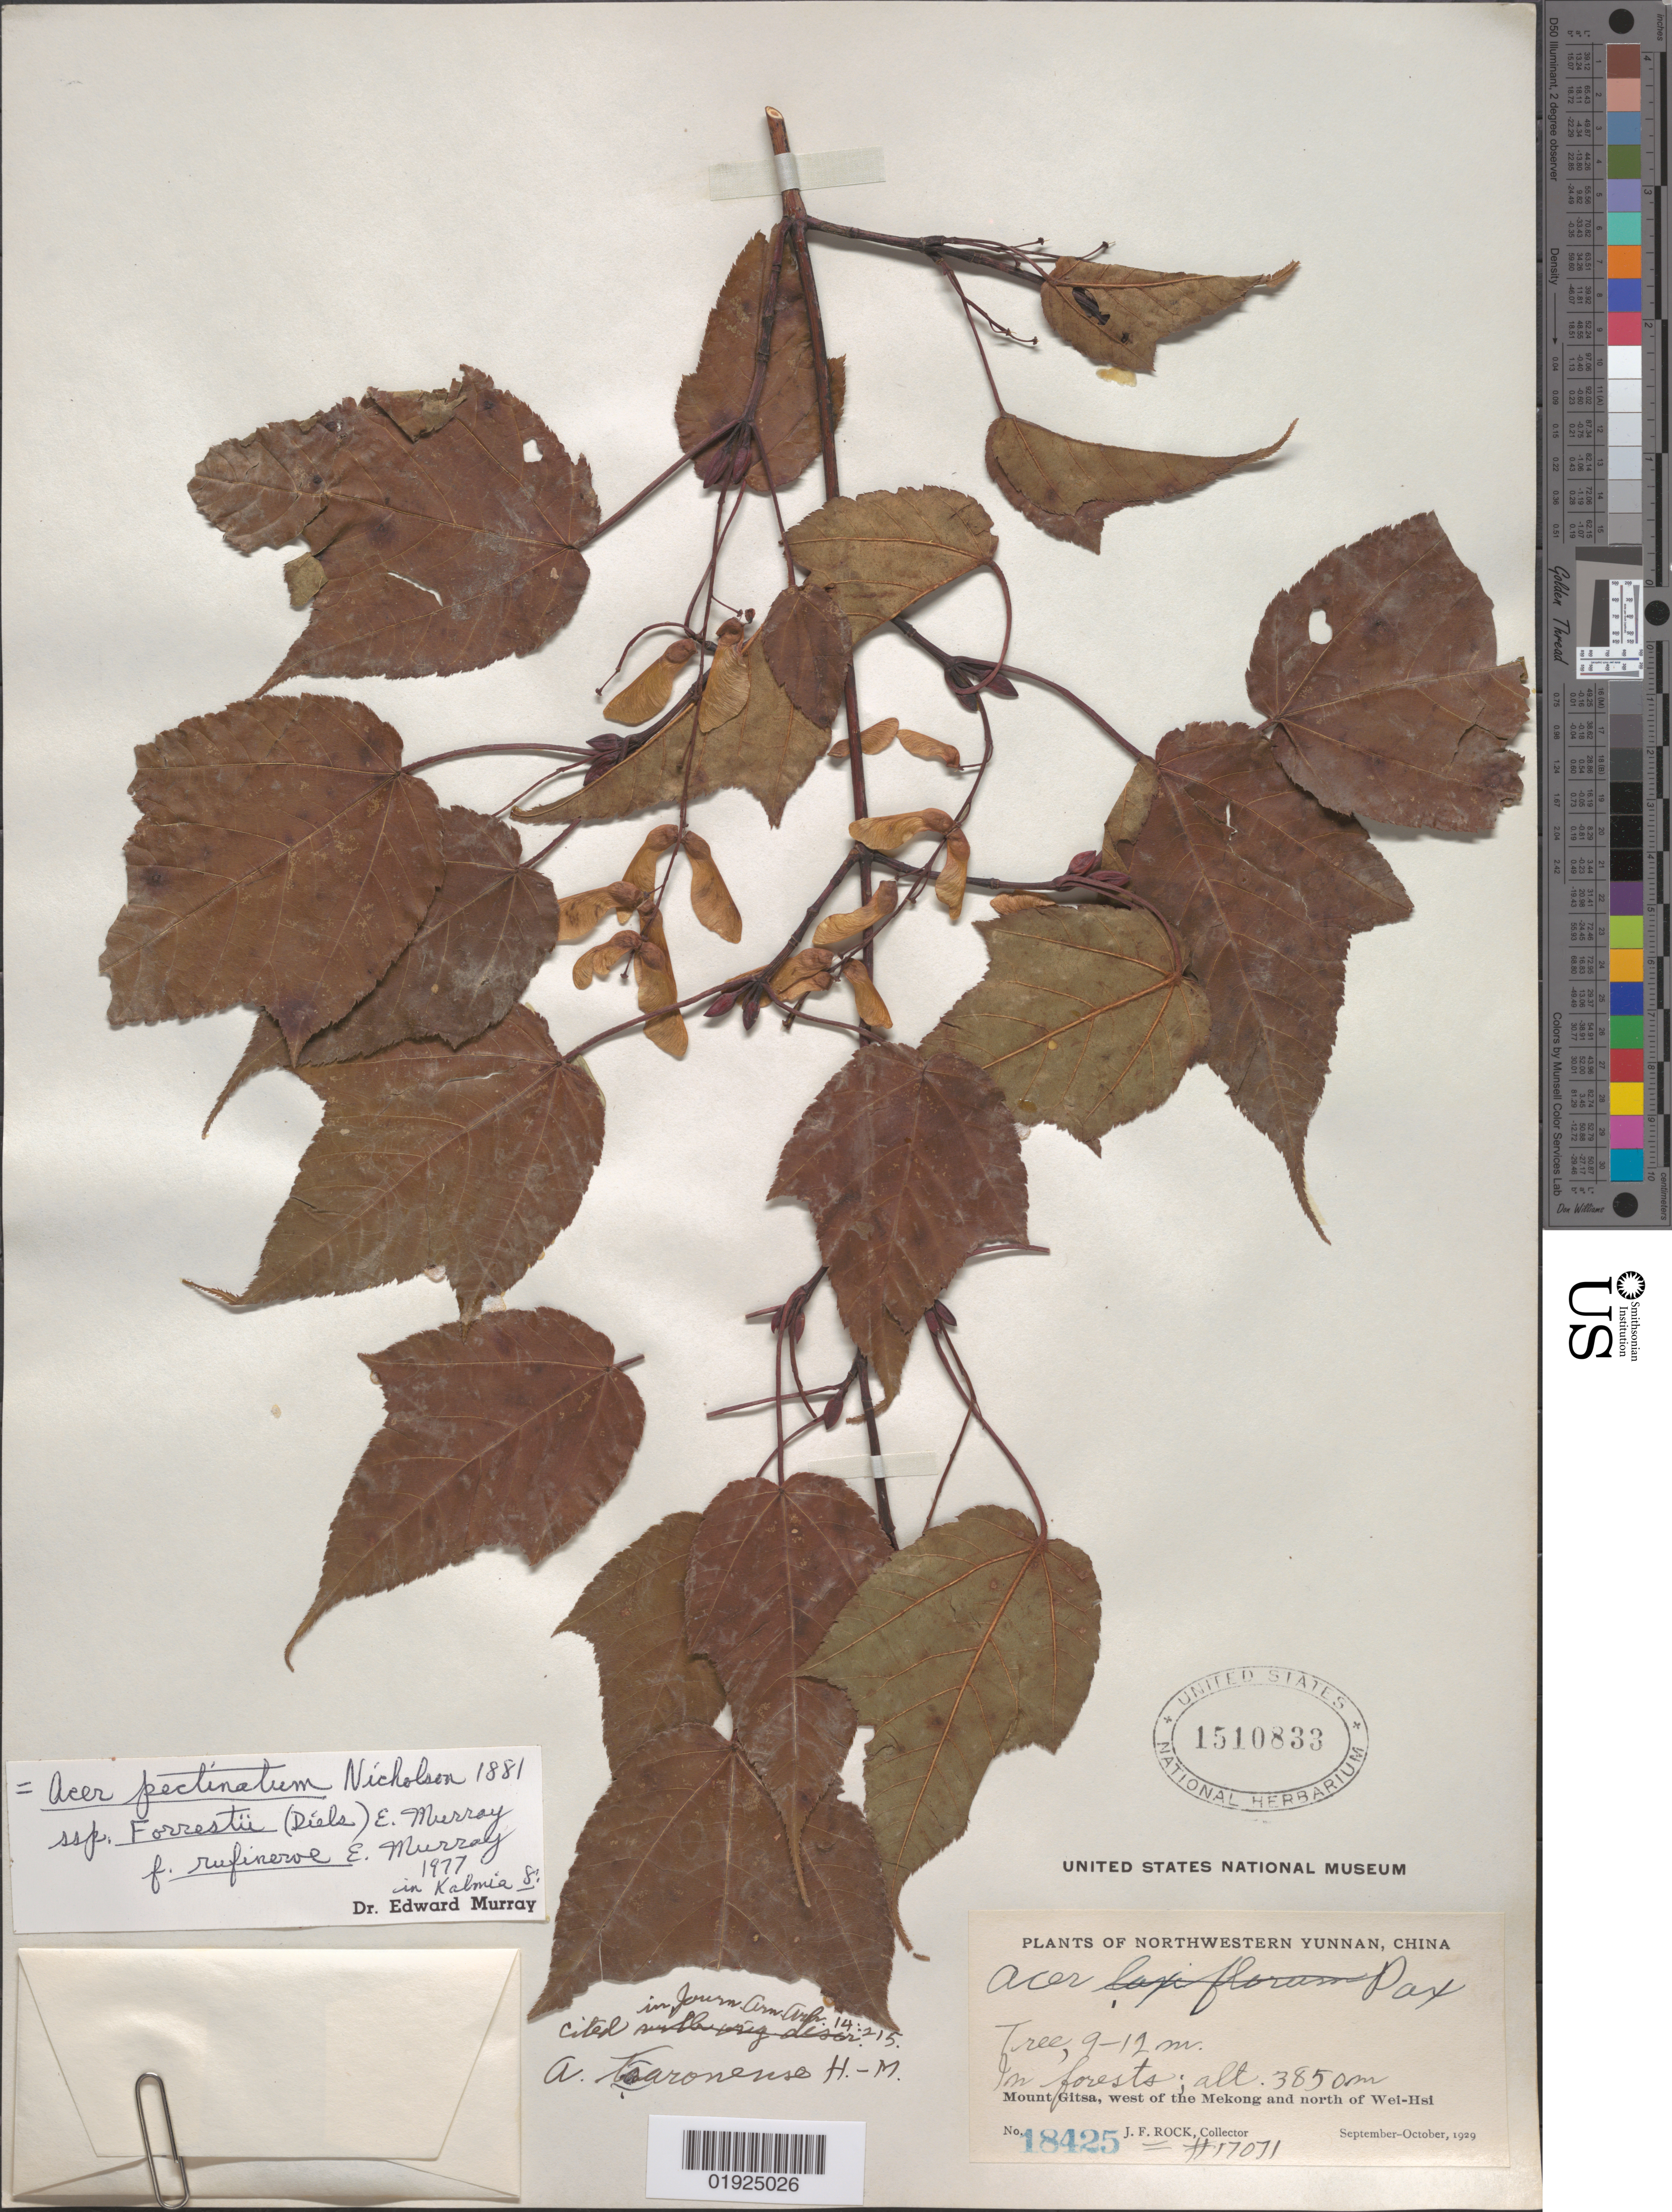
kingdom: Plantae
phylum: Tracheophyta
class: Magnoliopsida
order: Sapindales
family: Sapindaceae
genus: Acer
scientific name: Acer pectinatum subsp. forrestii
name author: (Diels) A.E. Murray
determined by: Murray, Edward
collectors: J. F. Rock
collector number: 18425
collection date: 1929-09/1929-10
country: China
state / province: Yunnan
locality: Northwestern Yunnan, Mount Gitsa, west of the Mekong and north of Wei-Hsi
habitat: In forests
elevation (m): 3850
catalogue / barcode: US 1510833